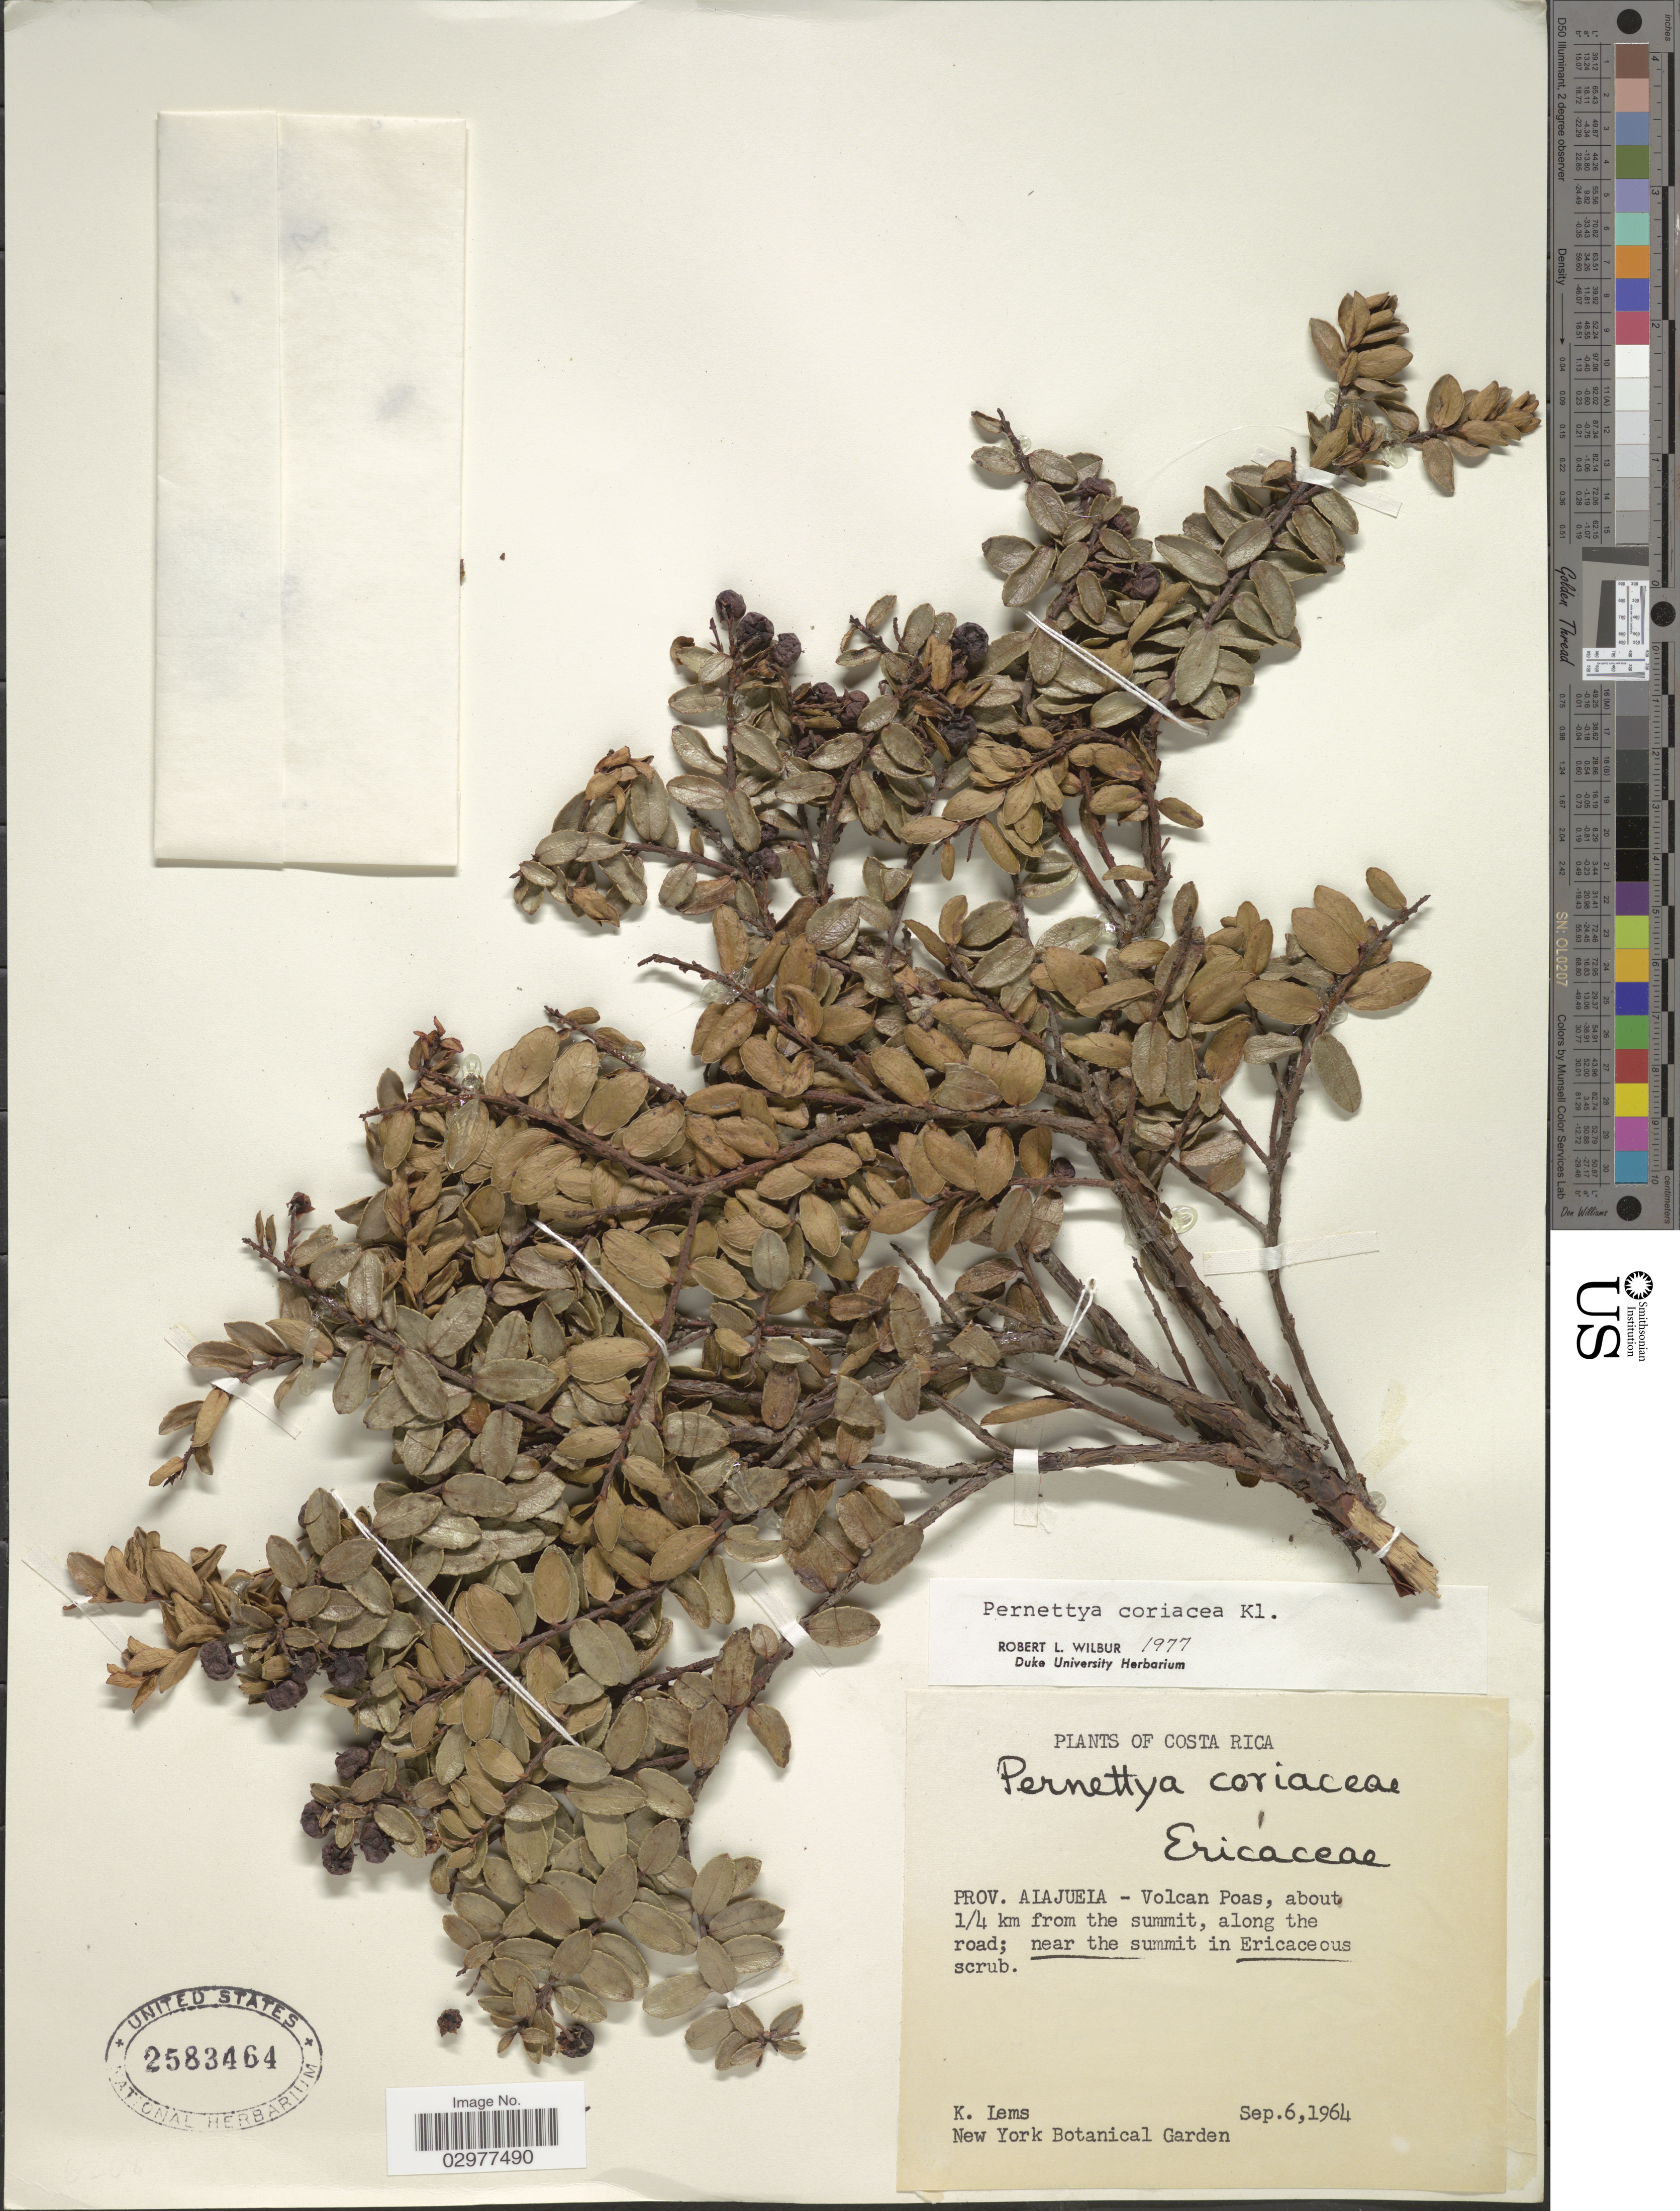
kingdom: Plantae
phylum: Tracheophyta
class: Magnoliopsida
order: Ericales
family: Ericaceae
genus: Pernettya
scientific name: Pernettya prostrata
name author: (Cav.) DC.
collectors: K. Lems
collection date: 1964-09-06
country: Costa Rica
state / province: Alajuela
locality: Volcan Poas, about 1/4 km from the summit, along the road.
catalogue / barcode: US 2583464